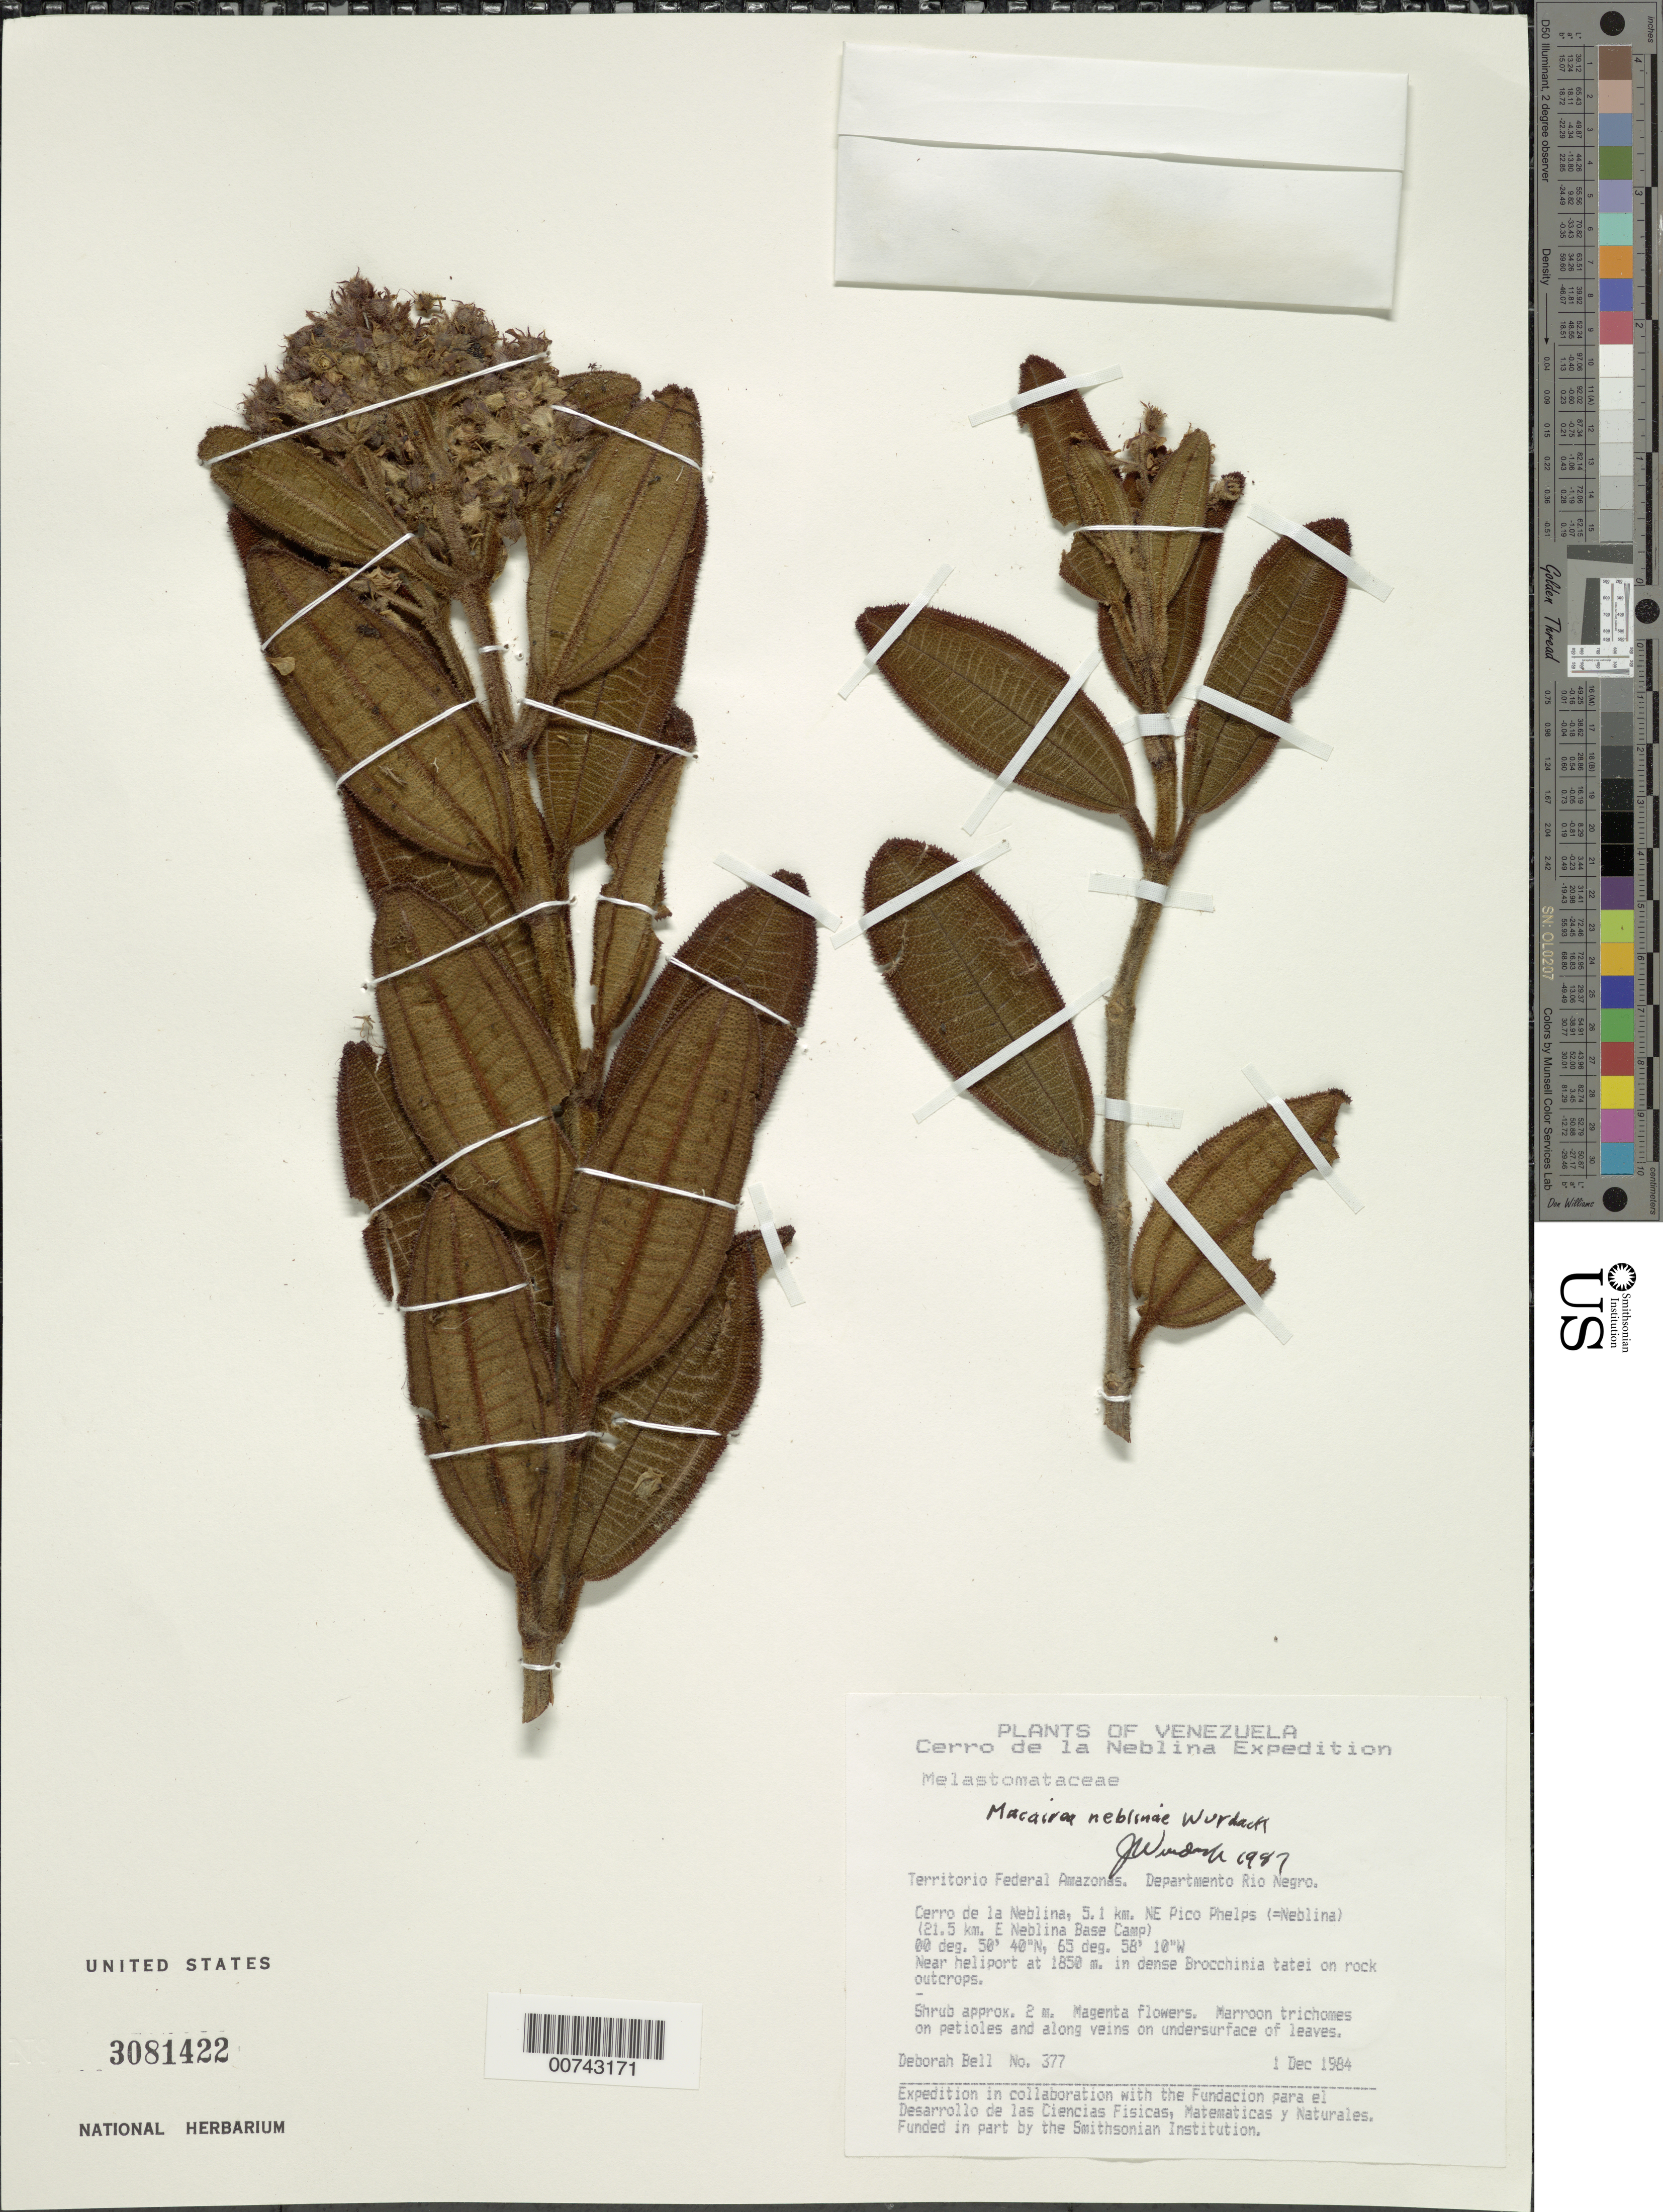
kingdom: Plantae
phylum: Tracheophyta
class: Magnoliopsida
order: Myrtales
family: Melastomataceae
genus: Macairea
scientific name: Macairea neblinae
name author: Wurdack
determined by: Wurdack, John J., (US), US (UNITED STATES)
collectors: D. A. Bell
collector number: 377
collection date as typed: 1-Dec-84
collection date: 1984-12-01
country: Venezuela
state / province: Amazonas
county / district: Río Negro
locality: Cerro de La Neblina, 5.1 km NE Pico Phelps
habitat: Dense Brocchinia tatei on rock outcrops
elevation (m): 1850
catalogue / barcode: US 3081422